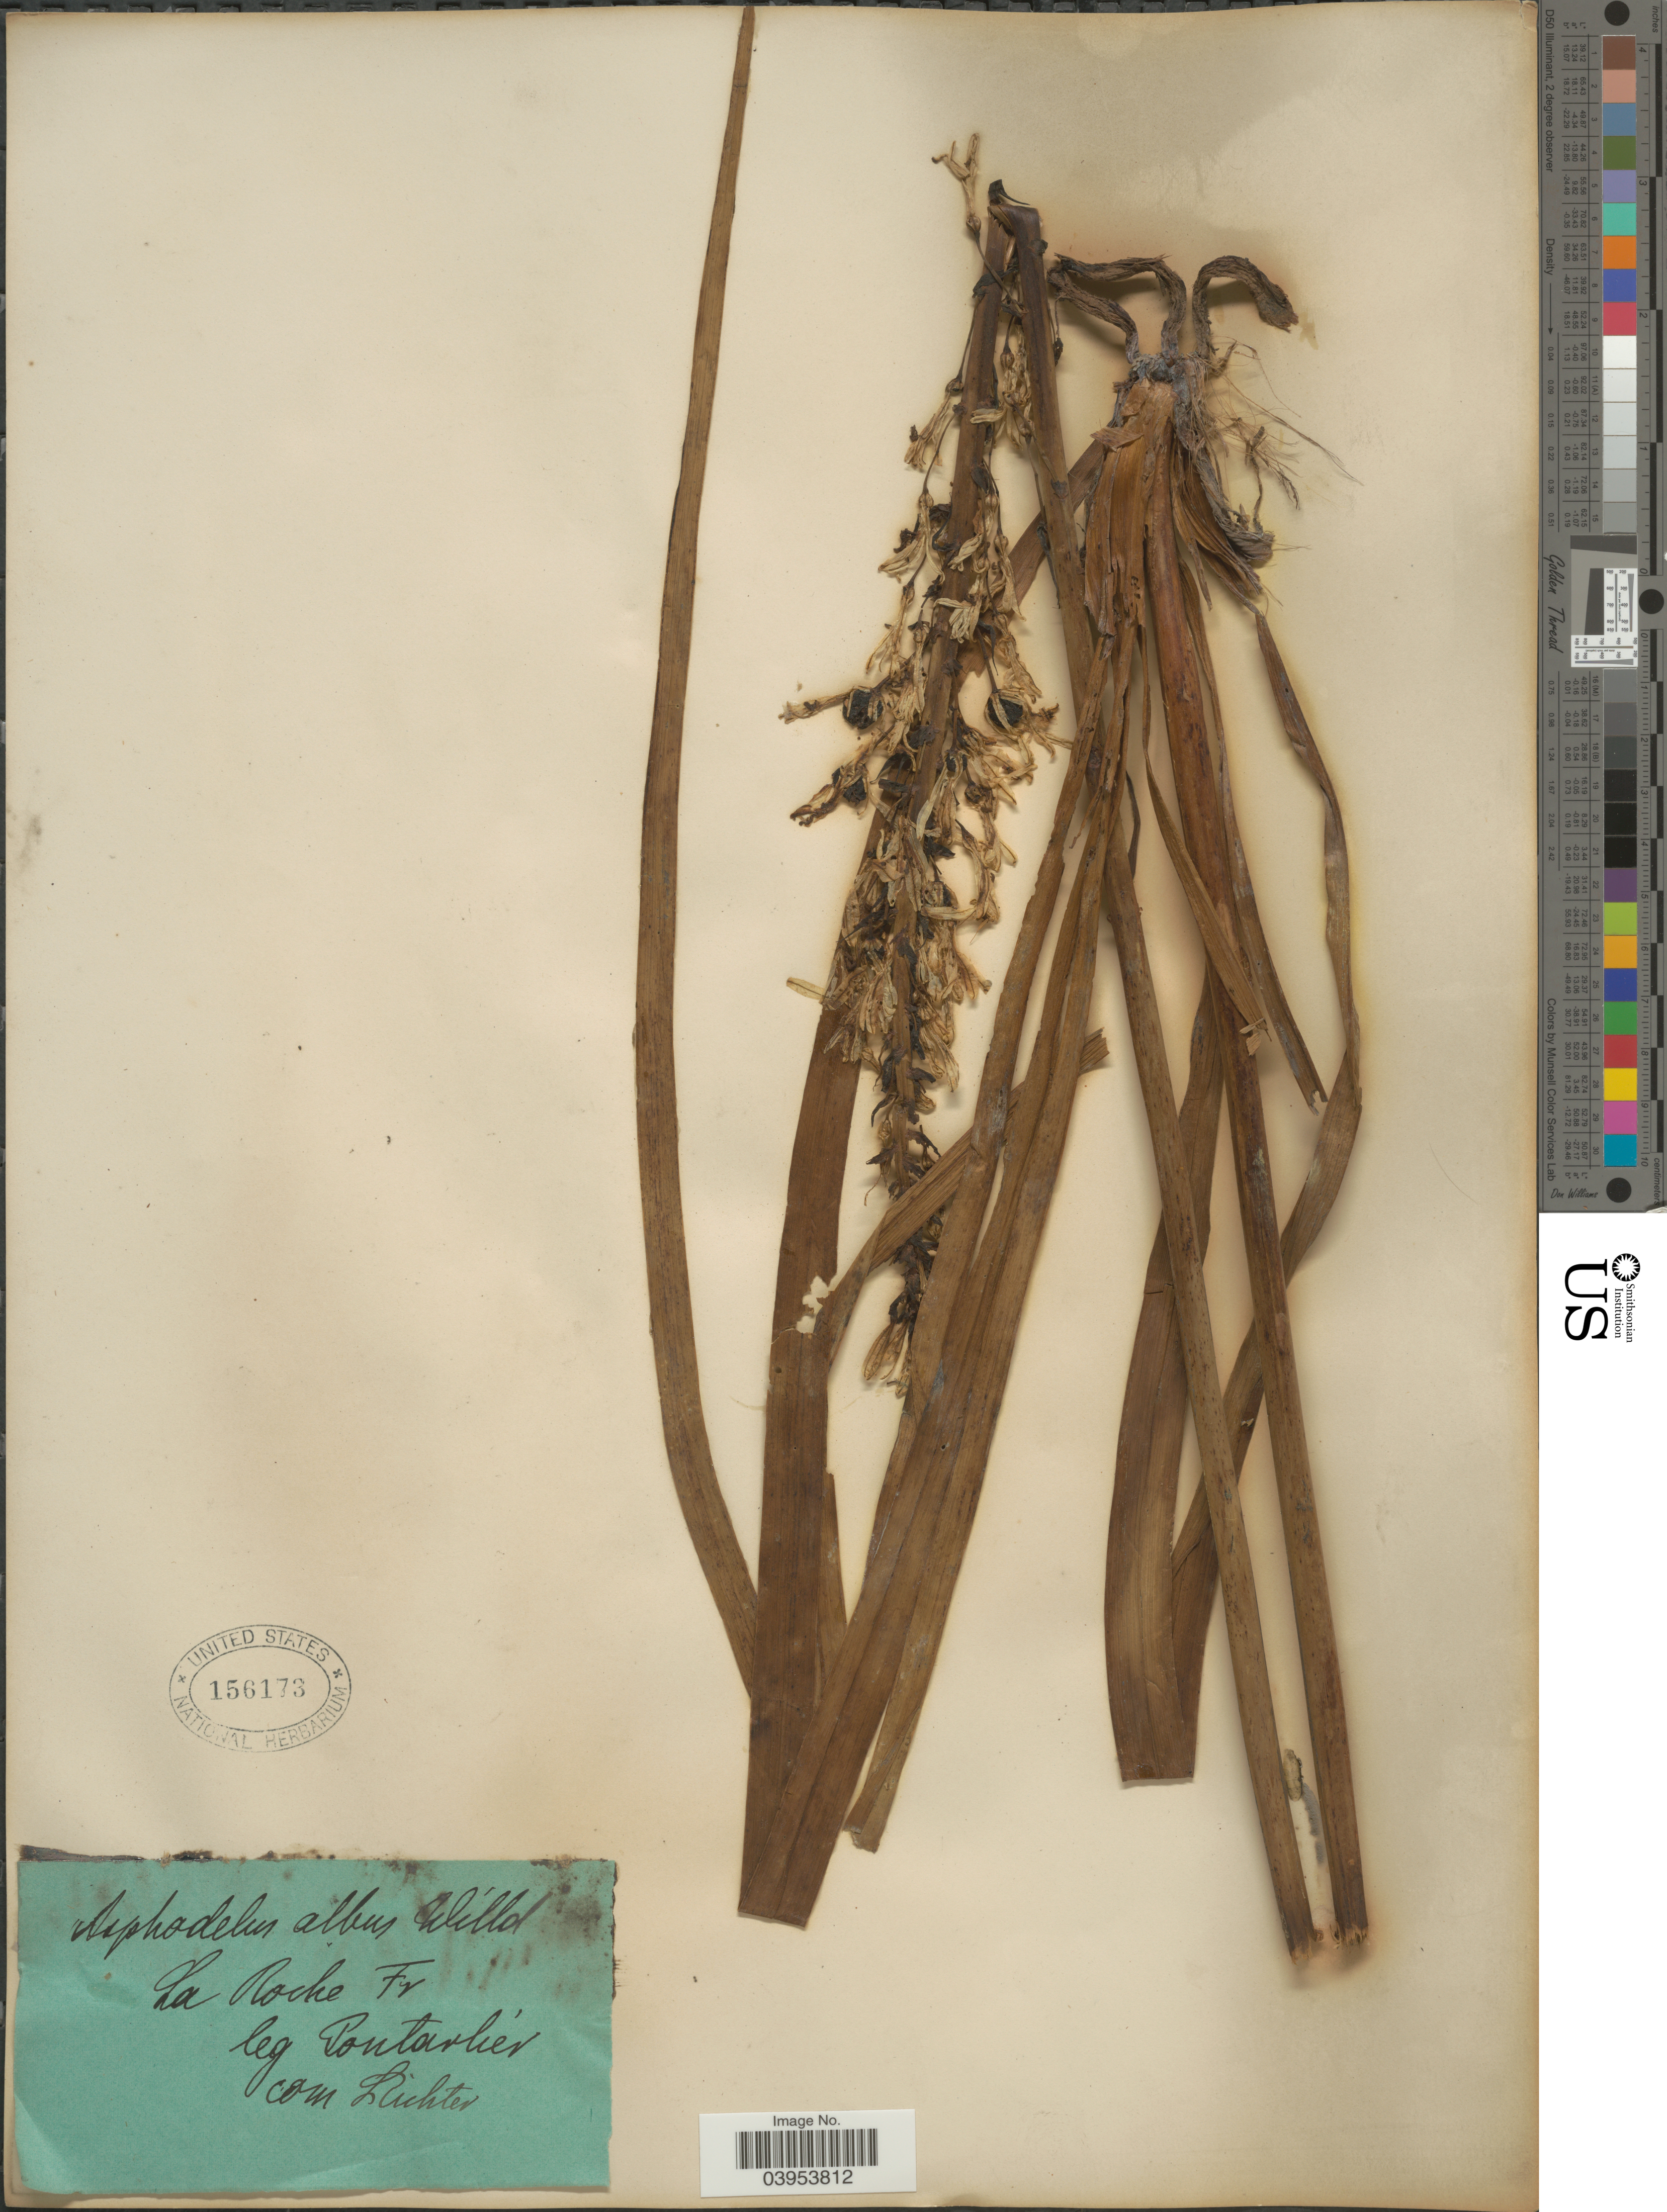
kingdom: Plantae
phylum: Tracheophyta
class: Liliopsida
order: Asparagales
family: Asphodelaceae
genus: Asphodelus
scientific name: Asphodelus albus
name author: Mill.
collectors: Pontarlier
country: France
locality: La Roche.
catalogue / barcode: US 156173